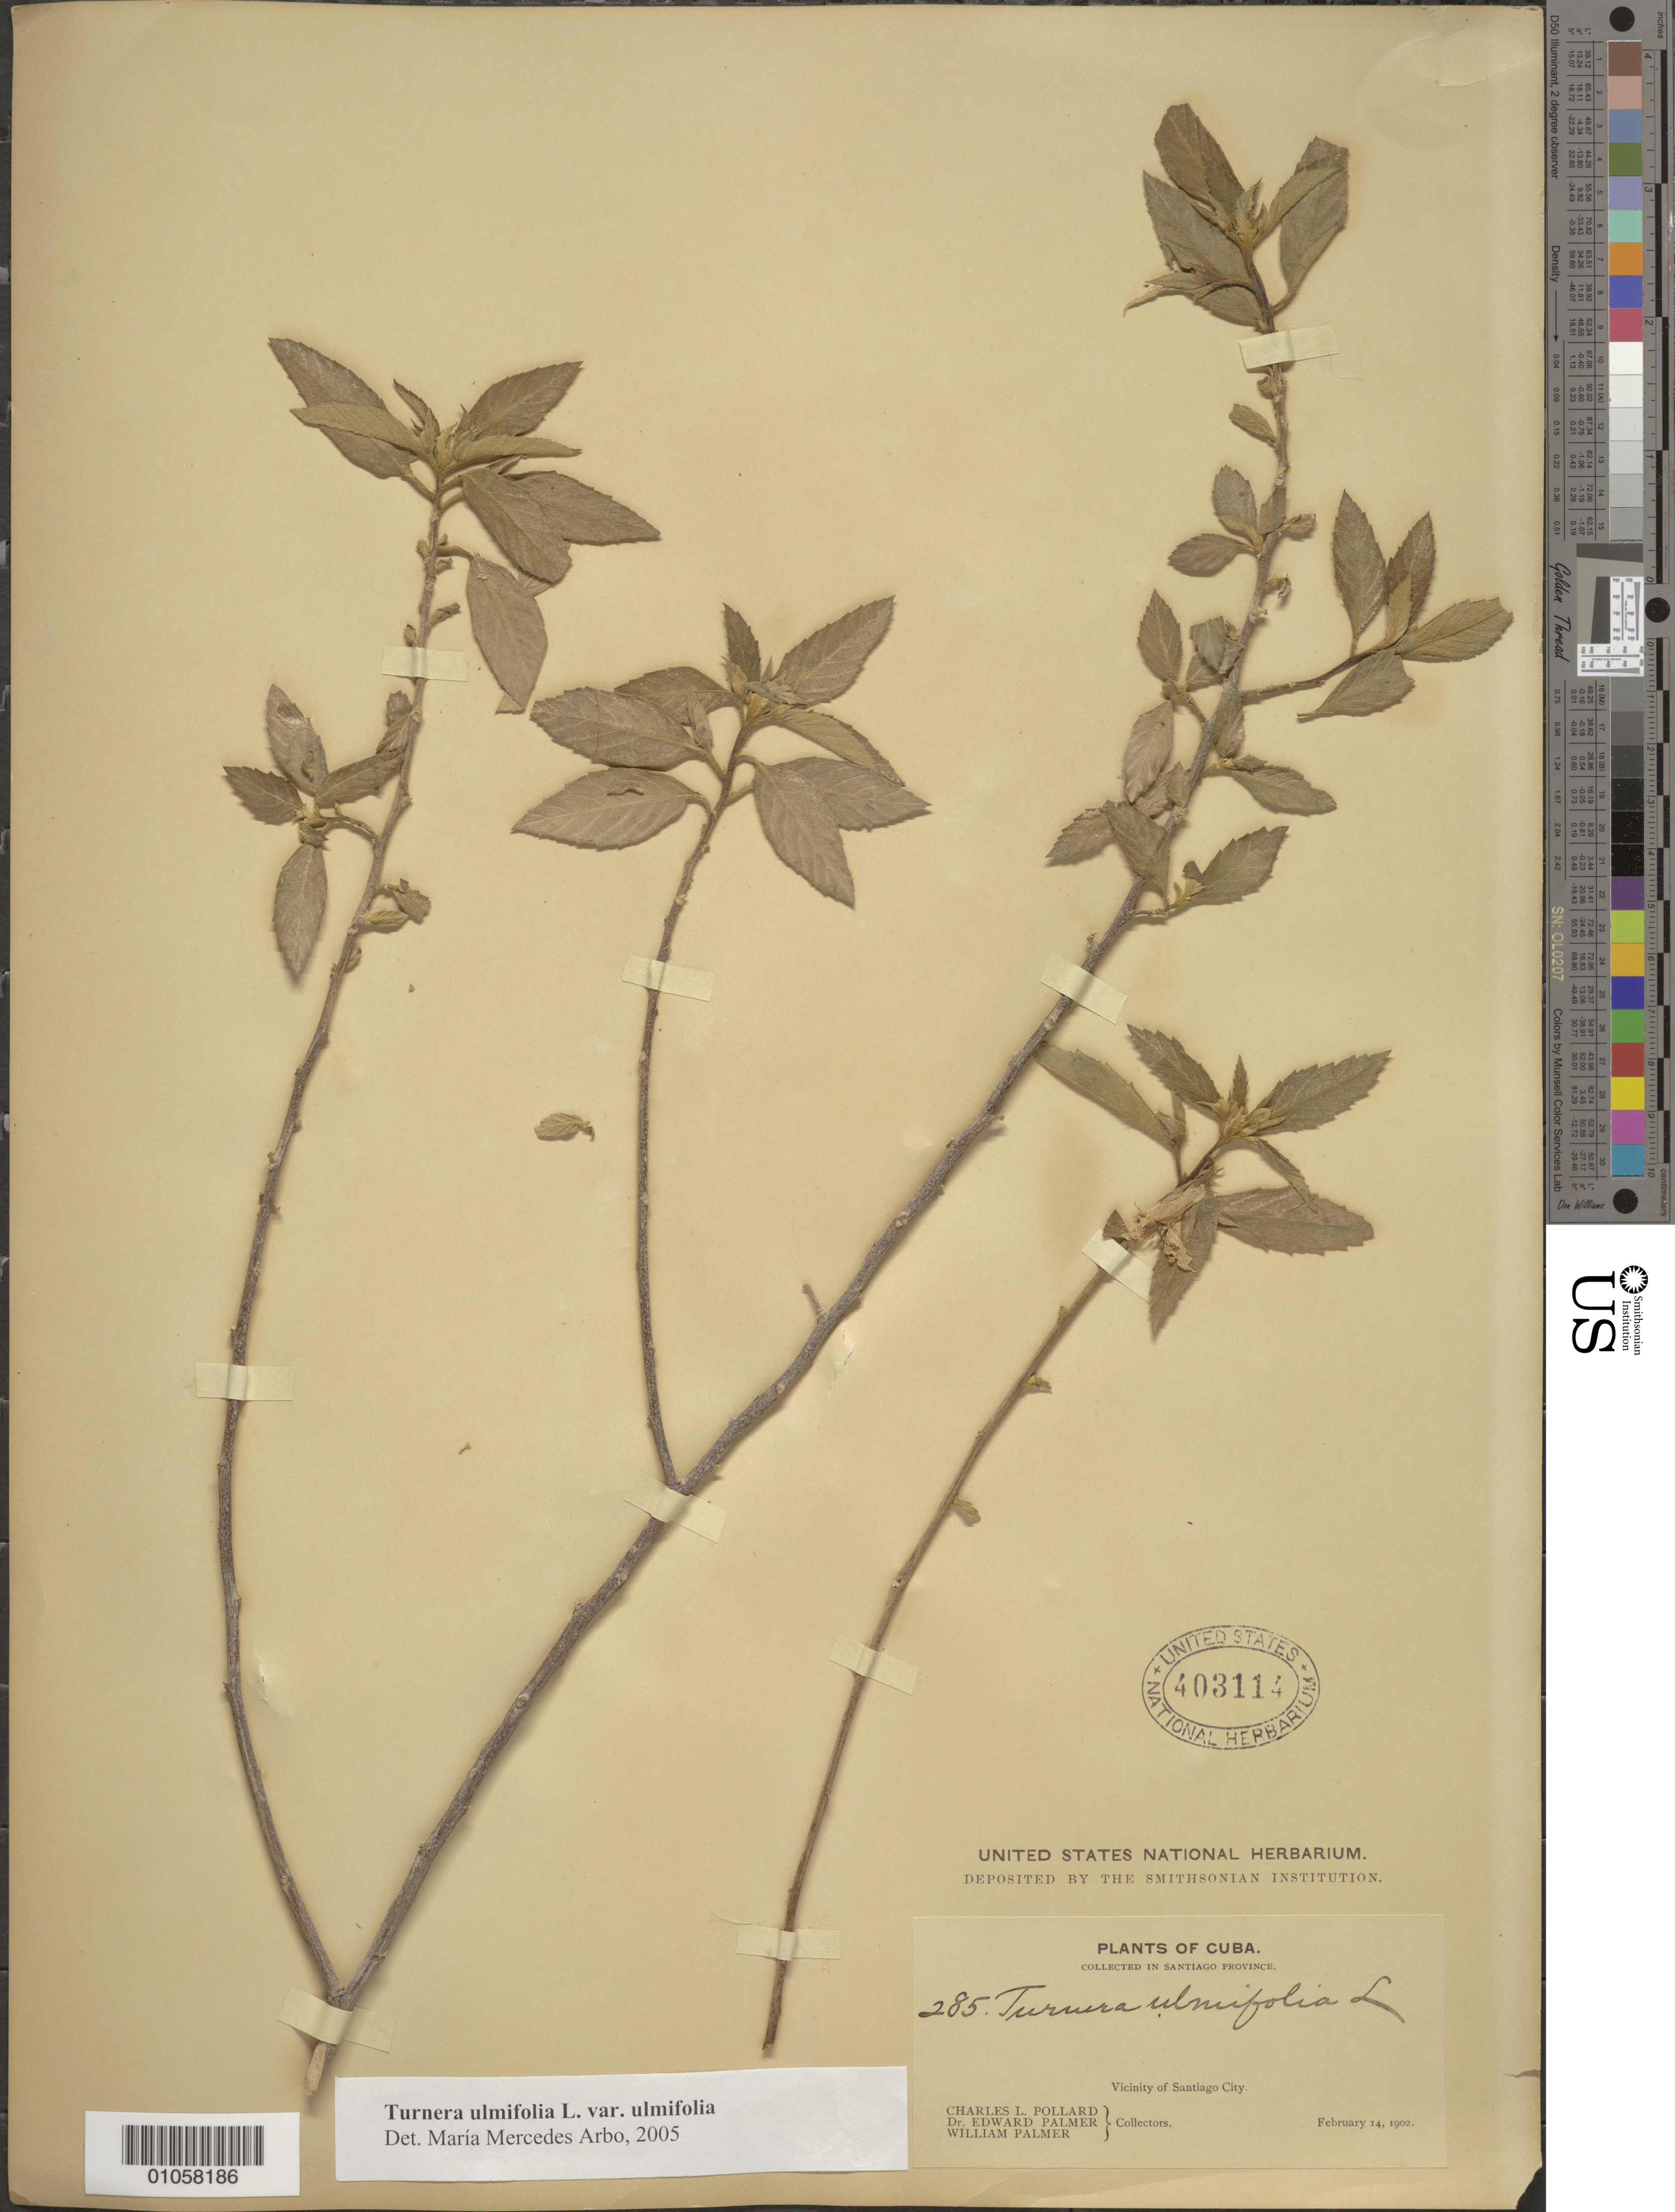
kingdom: Plantae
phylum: Tracheophyta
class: Magnoliopsida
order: Malpighiales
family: Turneraceae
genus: Turnera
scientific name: Turnera ulmifolia var. ulmifolia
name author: L.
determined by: Arbo, M. M.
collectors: C. L. Pollard, E. Palmer & W. Palmer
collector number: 285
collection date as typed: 14 Feb 1902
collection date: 1902-02-14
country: Cuba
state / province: Santiago de Cuba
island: Cuba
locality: Vicinity of Santiago City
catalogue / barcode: US 403114